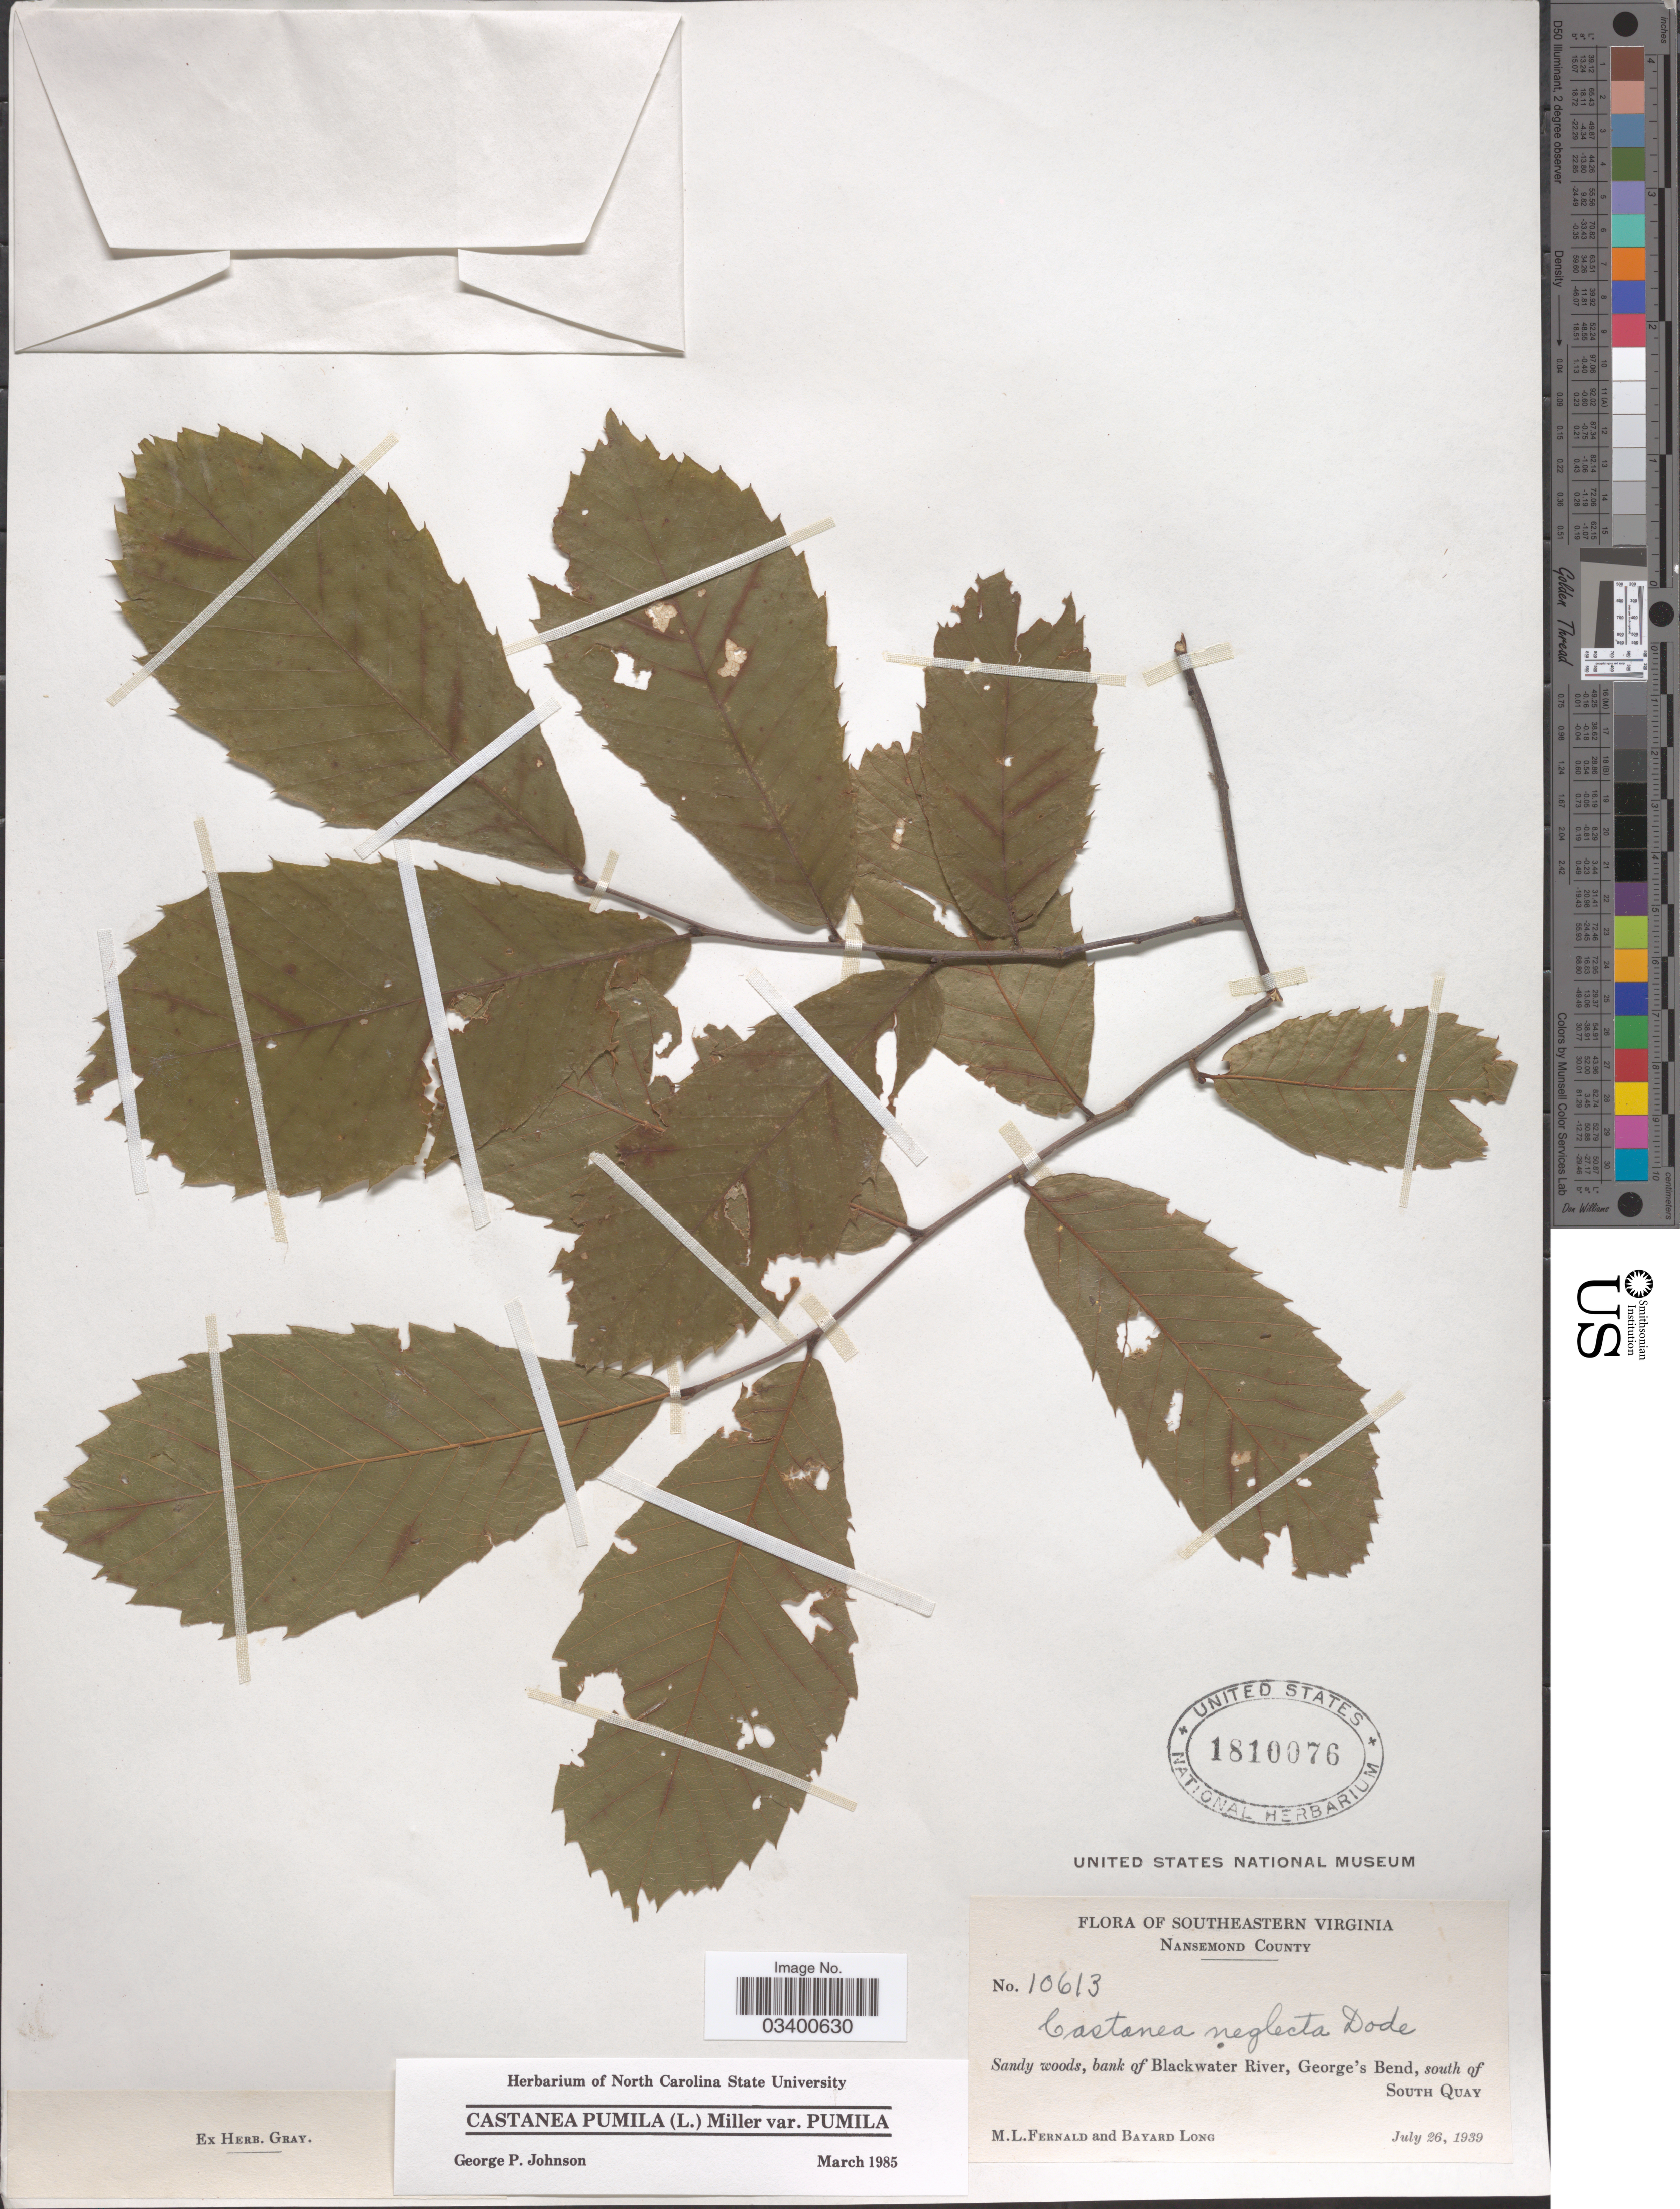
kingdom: Plantae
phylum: Tracheophyta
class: Magnoliopsida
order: Fagales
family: Fagaceae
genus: Castanea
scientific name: Castanea pumila var. pumila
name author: (L.) Mill.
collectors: M. L. Fernald & B. Long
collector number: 10613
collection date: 1939-07-26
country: United States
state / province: Virginia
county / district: City of Suffolk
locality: Southeastern Virginia. Nansemond County. Bank of Blackwater River, George's Bend, south of South Quay.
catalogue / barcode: US 1810076